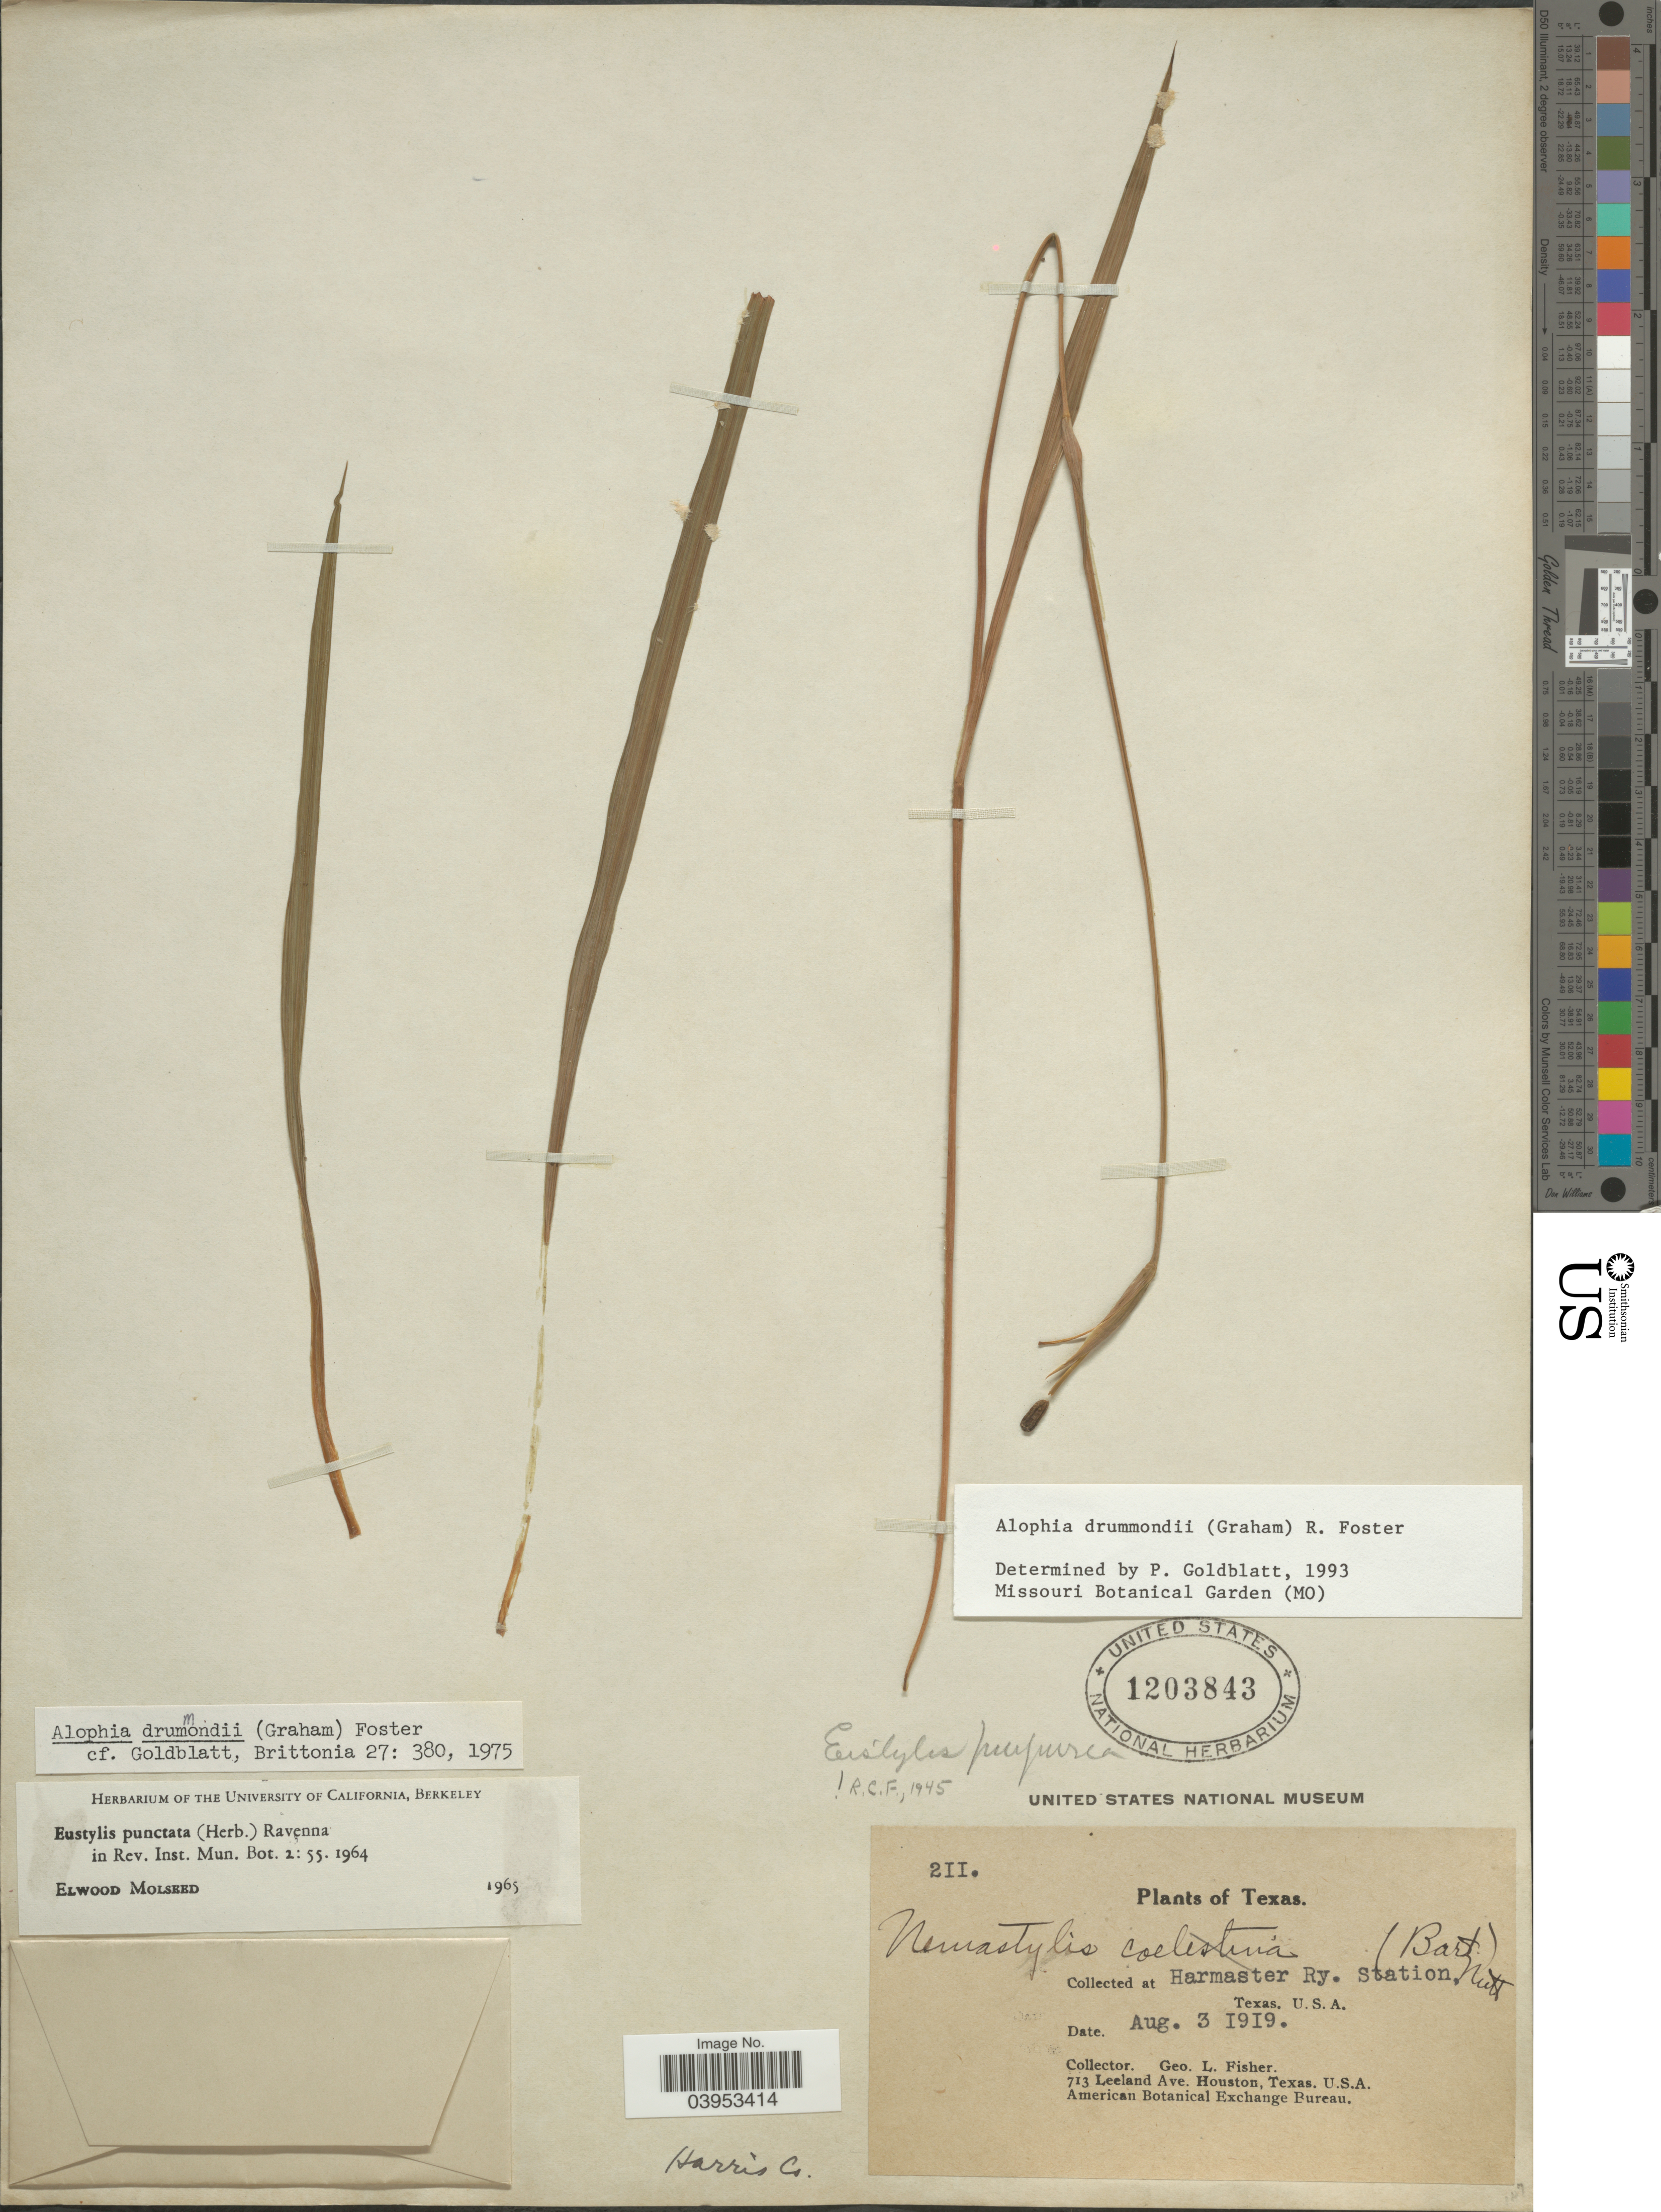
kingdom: Plantae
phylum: Tracheophyta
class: Liliopsida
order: Asparagales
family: Iridaceae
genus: Alophia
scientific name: Alophia drummondii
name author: (Graham) R.C. Foster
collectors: G. L. Fisher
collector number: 211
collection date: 1919-08-03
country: United States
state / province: Texas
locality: Harmaster Ry. Station. Harris Co.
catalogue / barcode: US 1203843